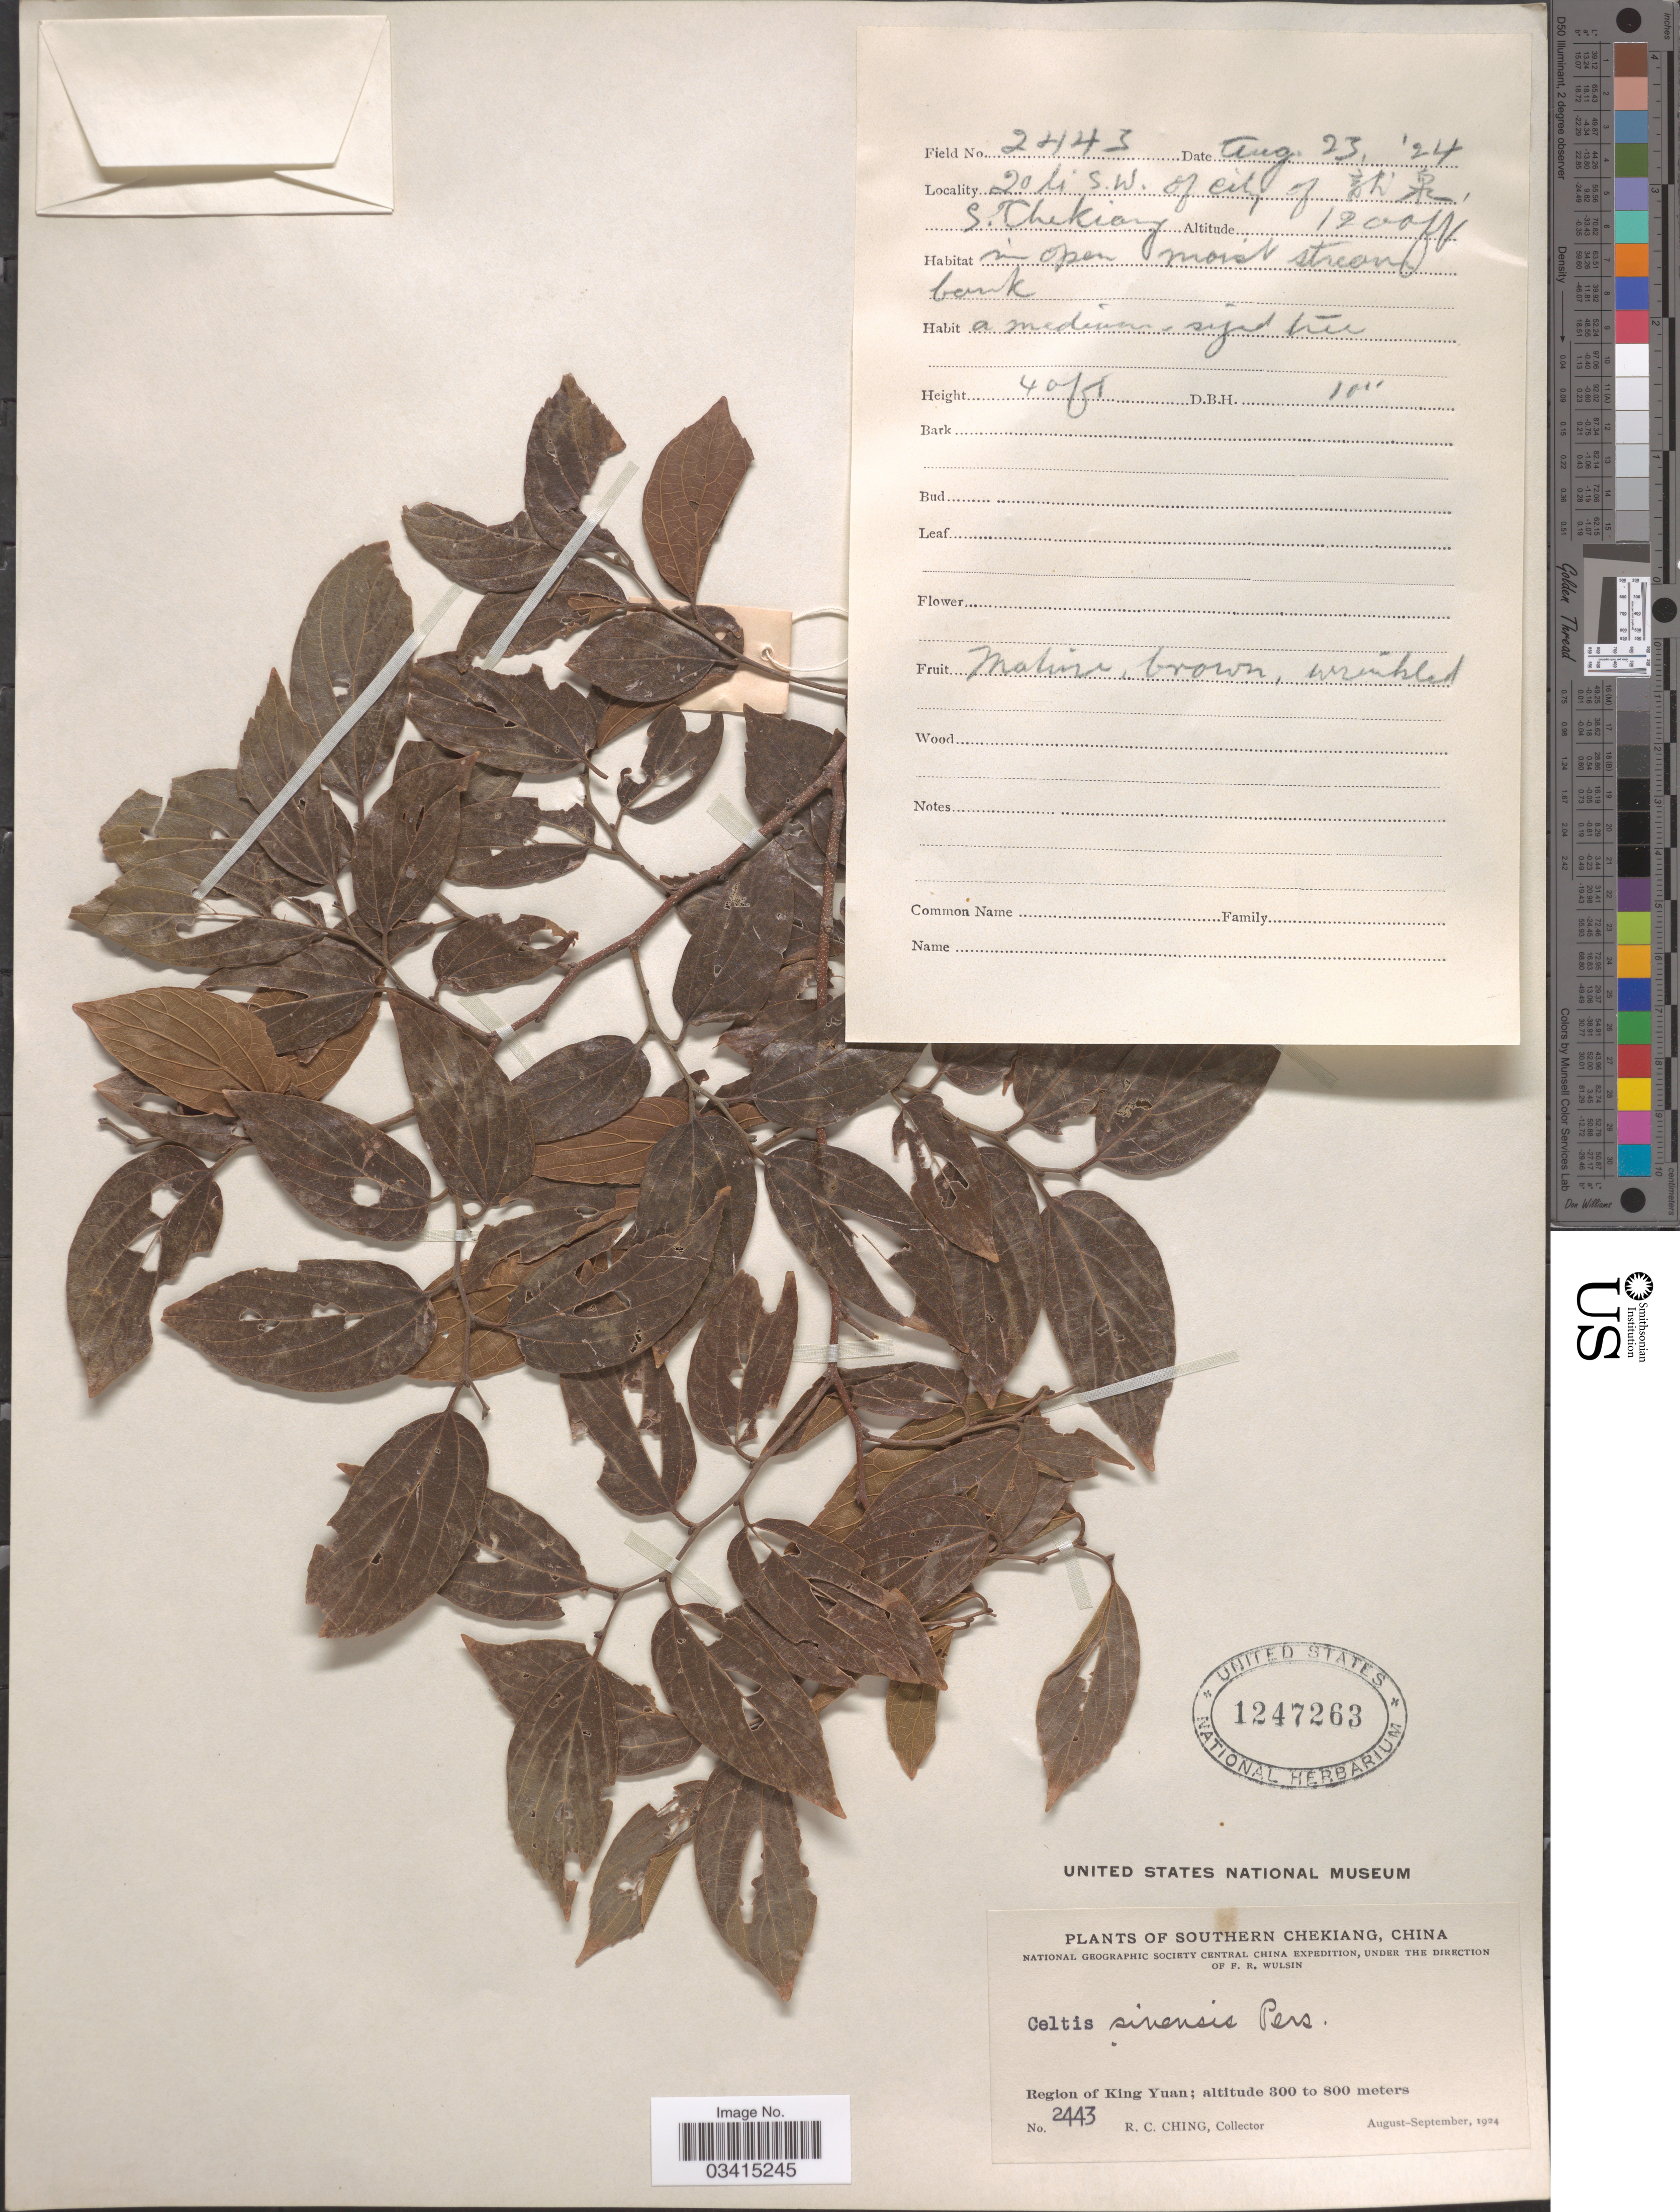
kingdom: Plantae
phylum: Tracheophyta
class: Magnoliopsida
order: Rosales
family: Cannabaceae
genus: Celtis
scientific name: Celtis sinensis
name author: Pers.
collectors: R. C. Ching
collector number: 2443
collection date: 1924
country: China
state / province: Zhejiang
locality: Southern Chekiang. Region of King Yuan. 20 li S.W. of City of X.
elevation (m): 366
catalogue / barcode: US 1247263